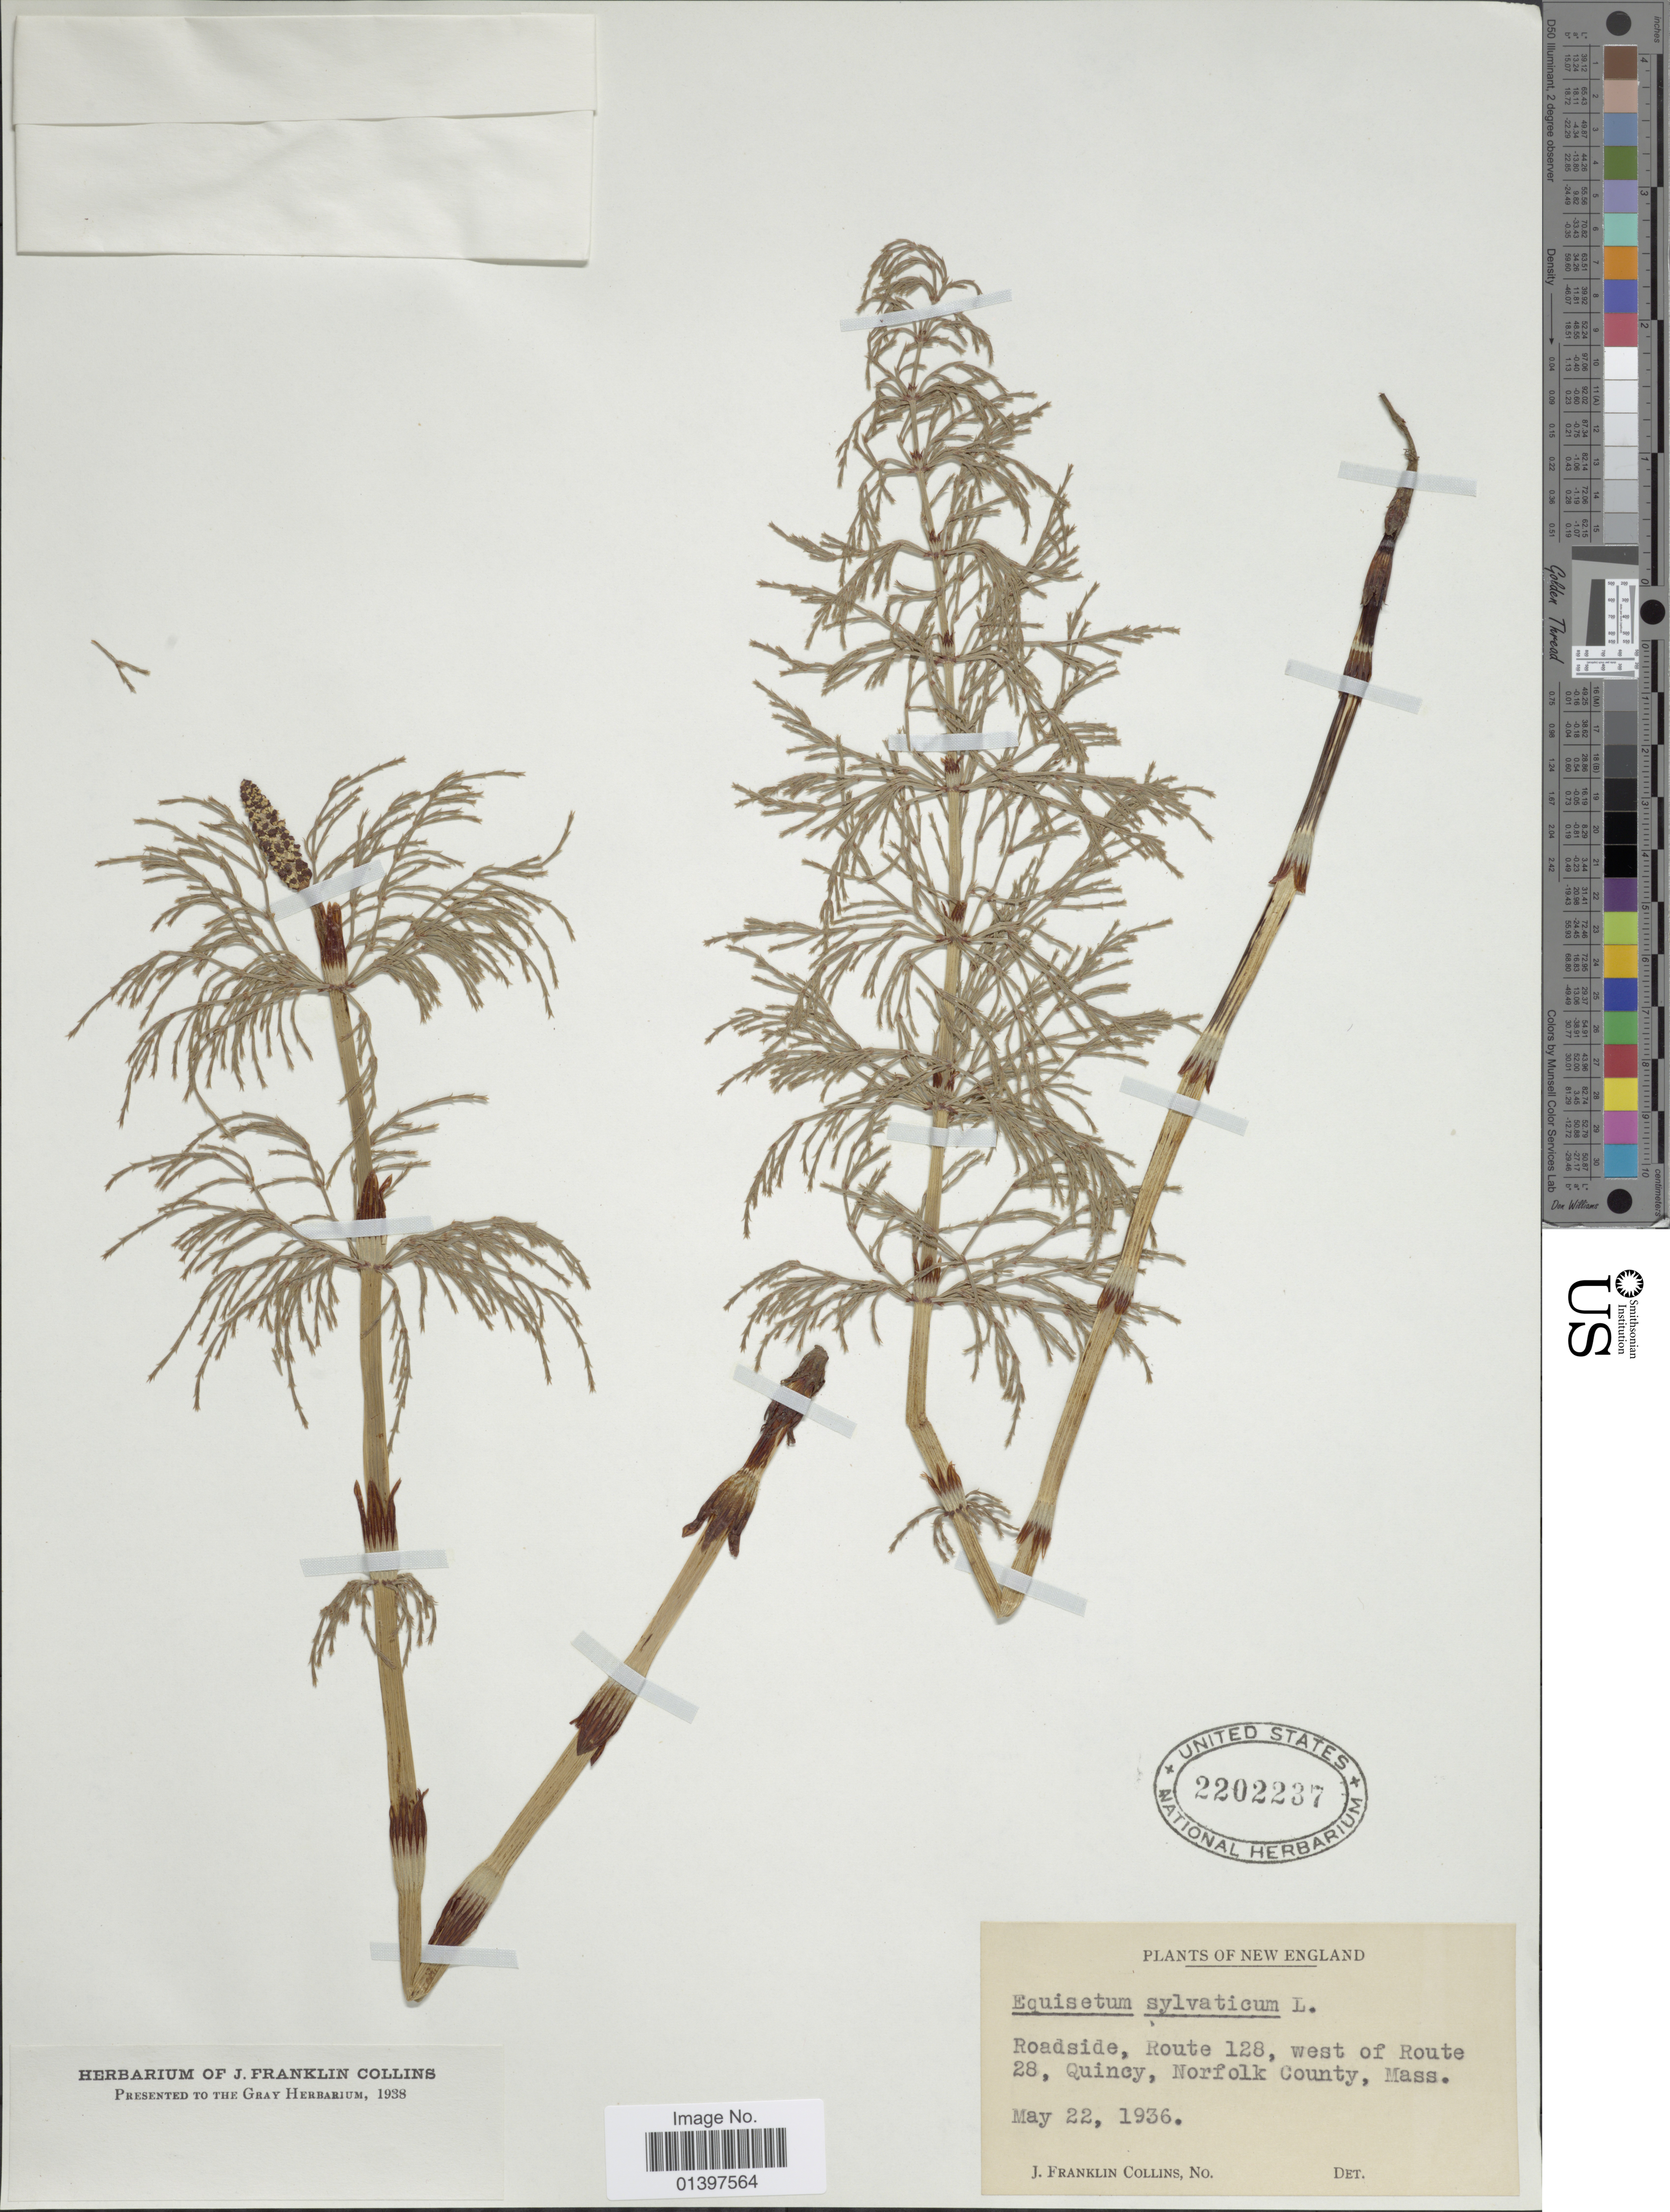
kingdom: Plantae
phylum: Tracheophyta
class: Polypodiopsida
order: Equisetales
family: Equisetaceae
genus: Equisetum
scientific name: Equisetum sylvaticum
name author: L.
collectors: J. Collins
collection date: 1936-05-22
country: United States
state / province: Massachusetts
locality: New England, roadside, Route 128, west of Route 28, Quincy, Norfolk County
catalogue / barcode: US 2202237